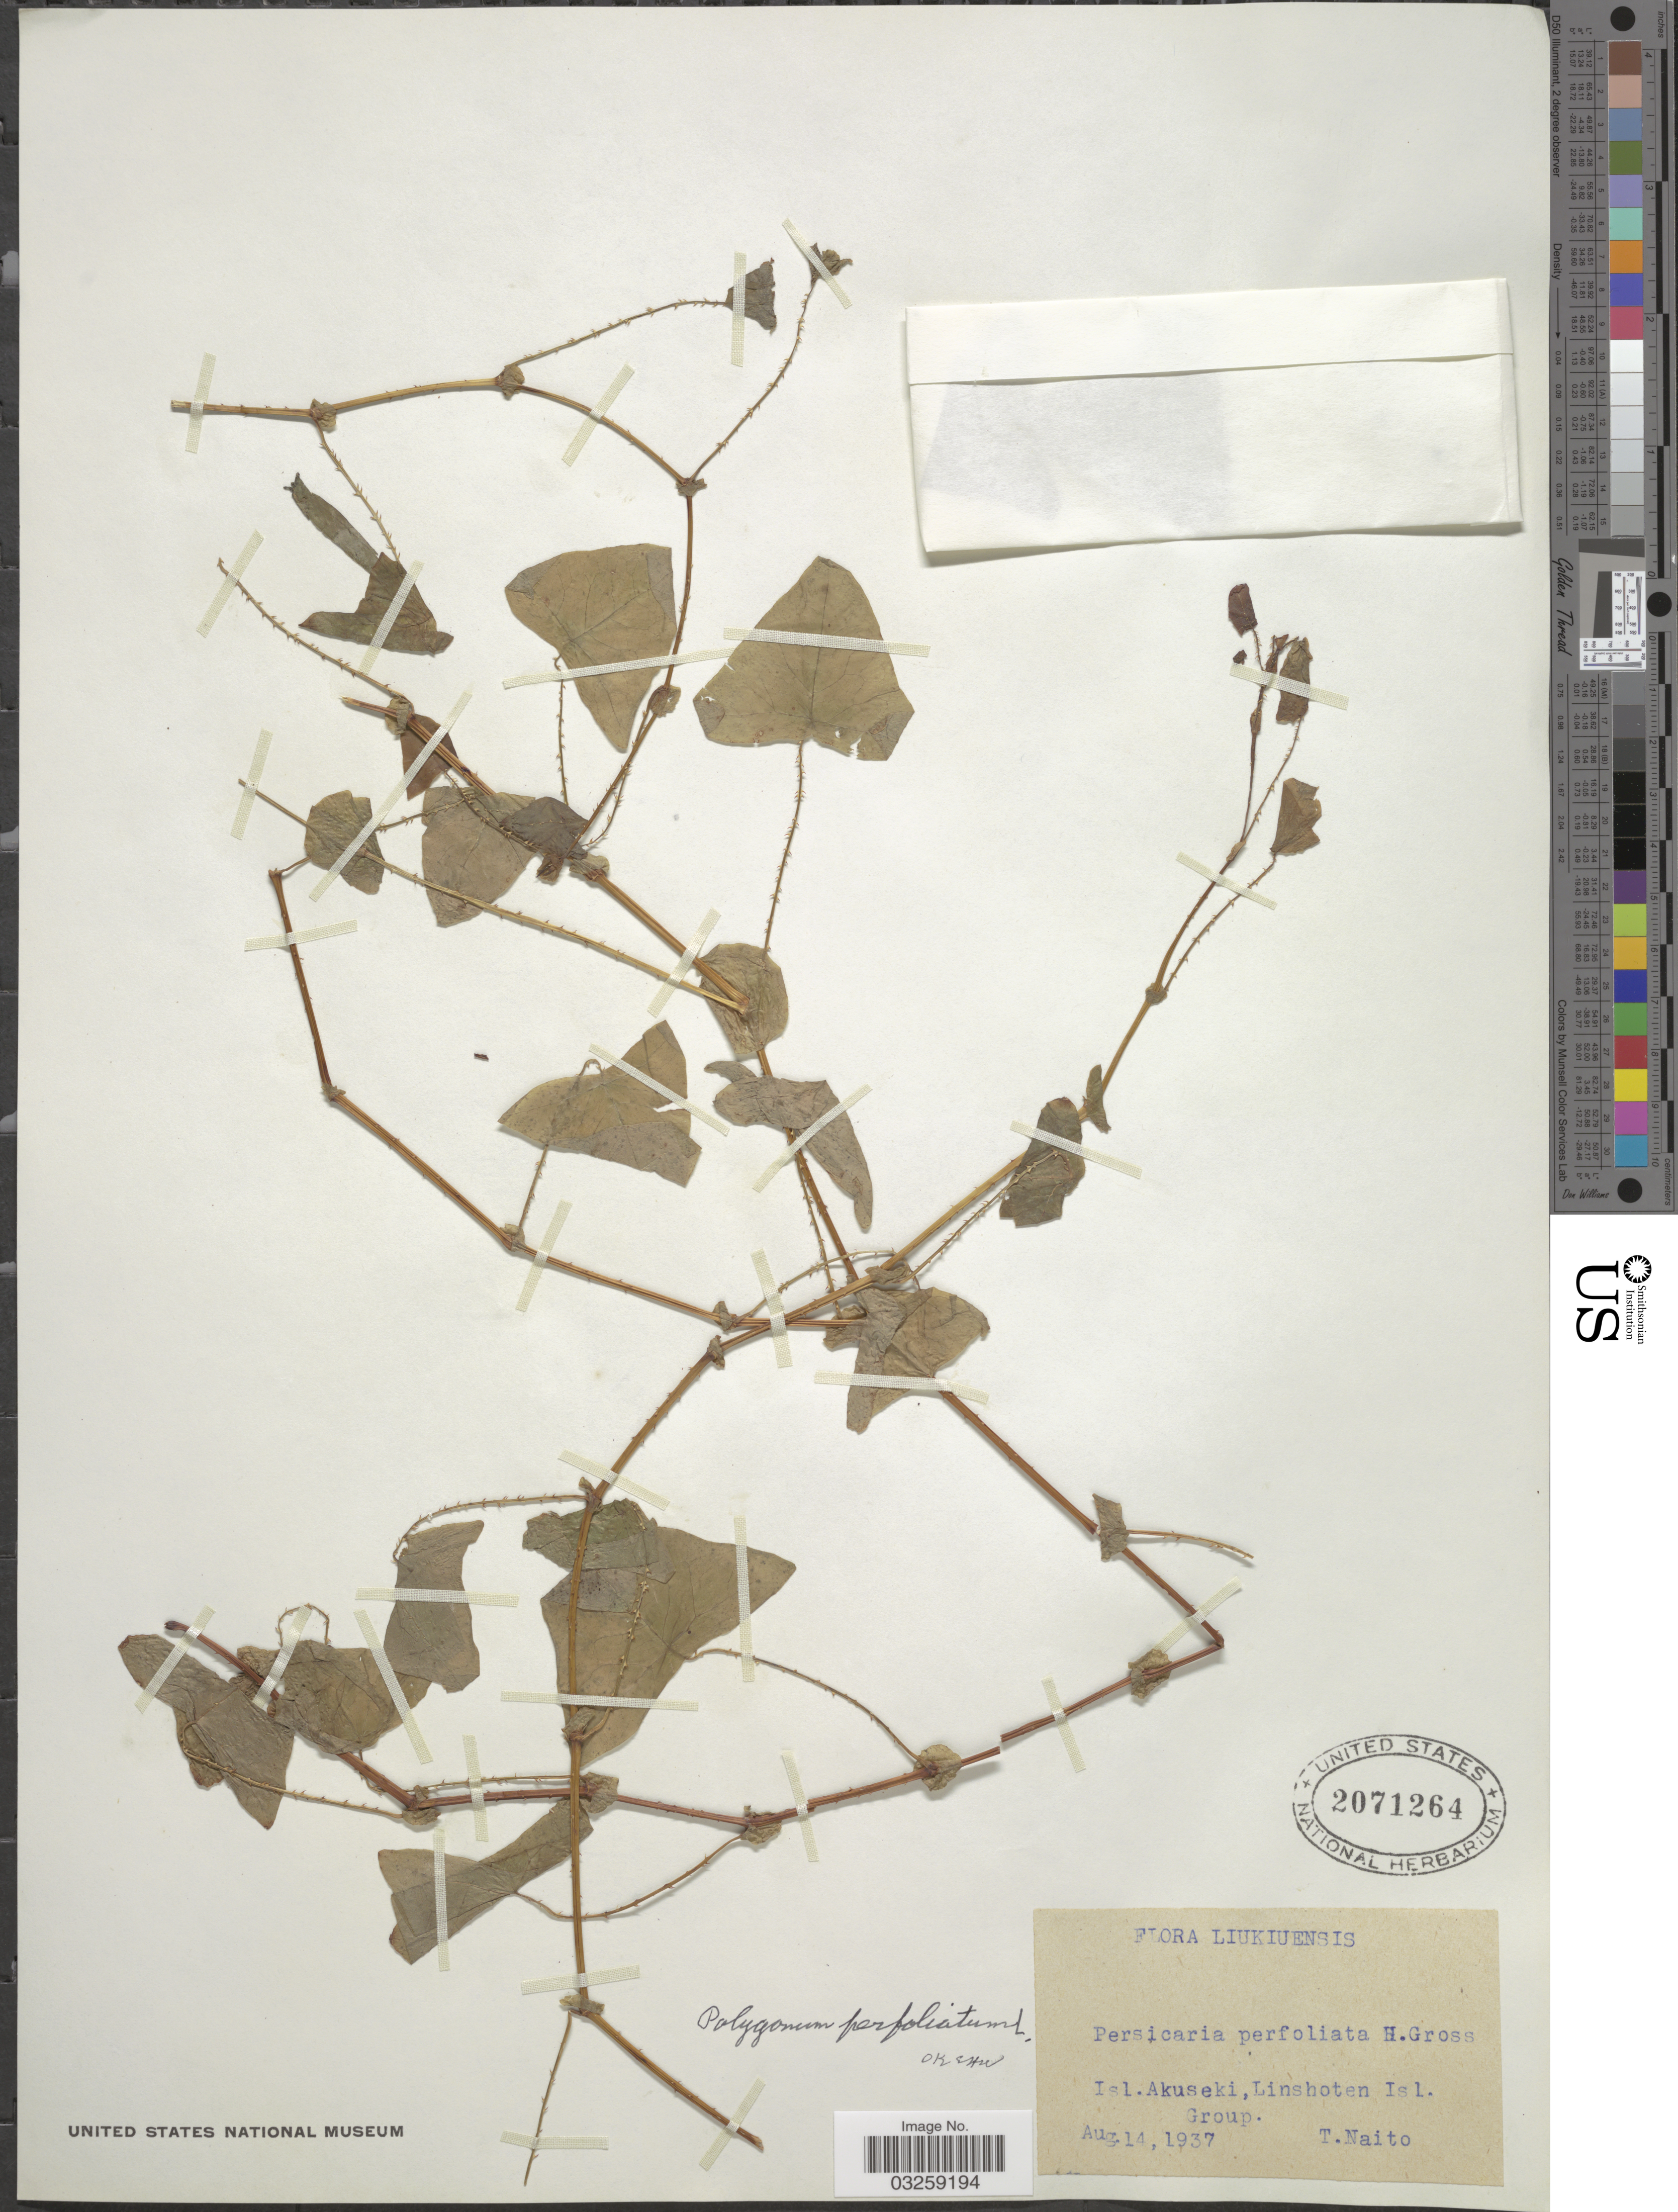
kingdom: Plantae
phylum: Tracheophyta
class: Magnoliopsida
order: Caryophyllales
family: Polygonaceae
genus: Polygonum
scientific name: Polygonum perfoliatum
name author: L.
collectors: T. Naito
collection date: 1937-08-14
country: Japan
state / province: Okinawa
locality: Liukiuensis. Isl. Akuseki, Linshoten Isl. Group.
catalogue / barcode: US 2071264